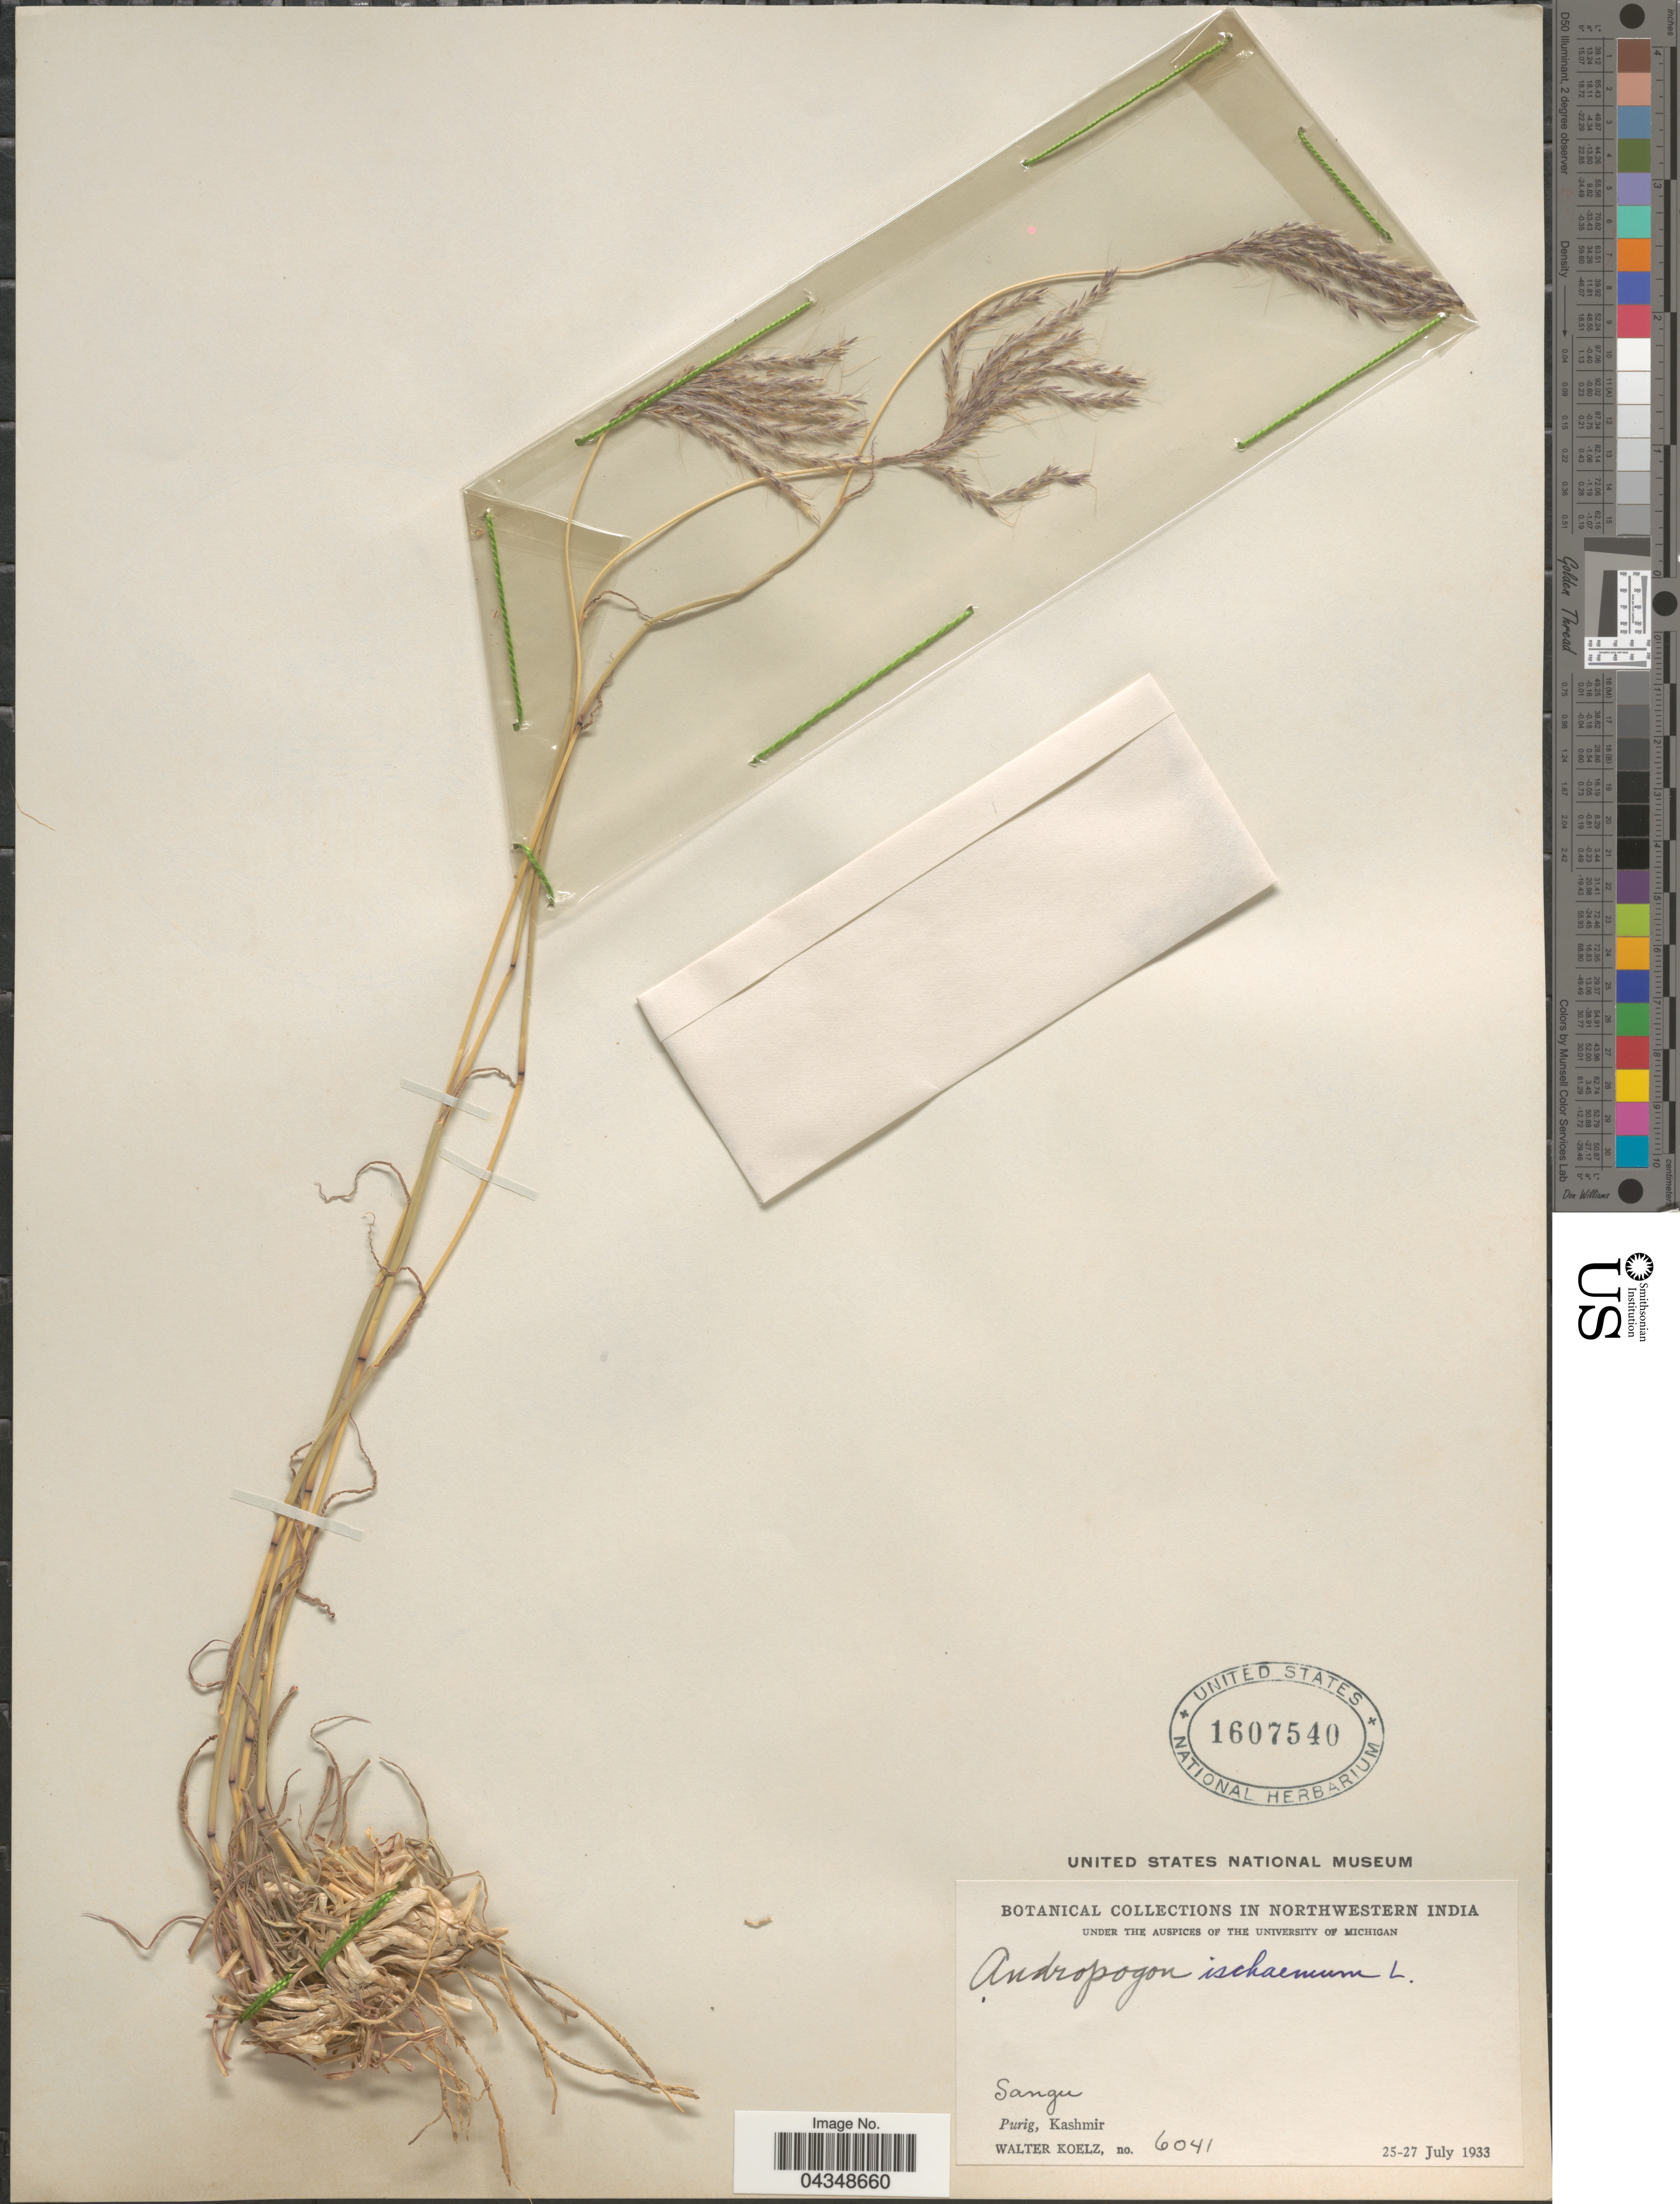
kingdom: Plantae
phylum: Tracheophyta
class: Liliopsida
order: Poales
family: Poaceae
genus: Bothriochloa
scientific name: Bothriochloa ischaemum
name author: (L.) Keng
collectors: W. N. Koelz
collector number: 6041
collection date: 1933-07-25/1933-07-27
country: India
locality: Northwestern India. Sangu. Purig, Kashmir.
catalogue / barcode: US 1607540